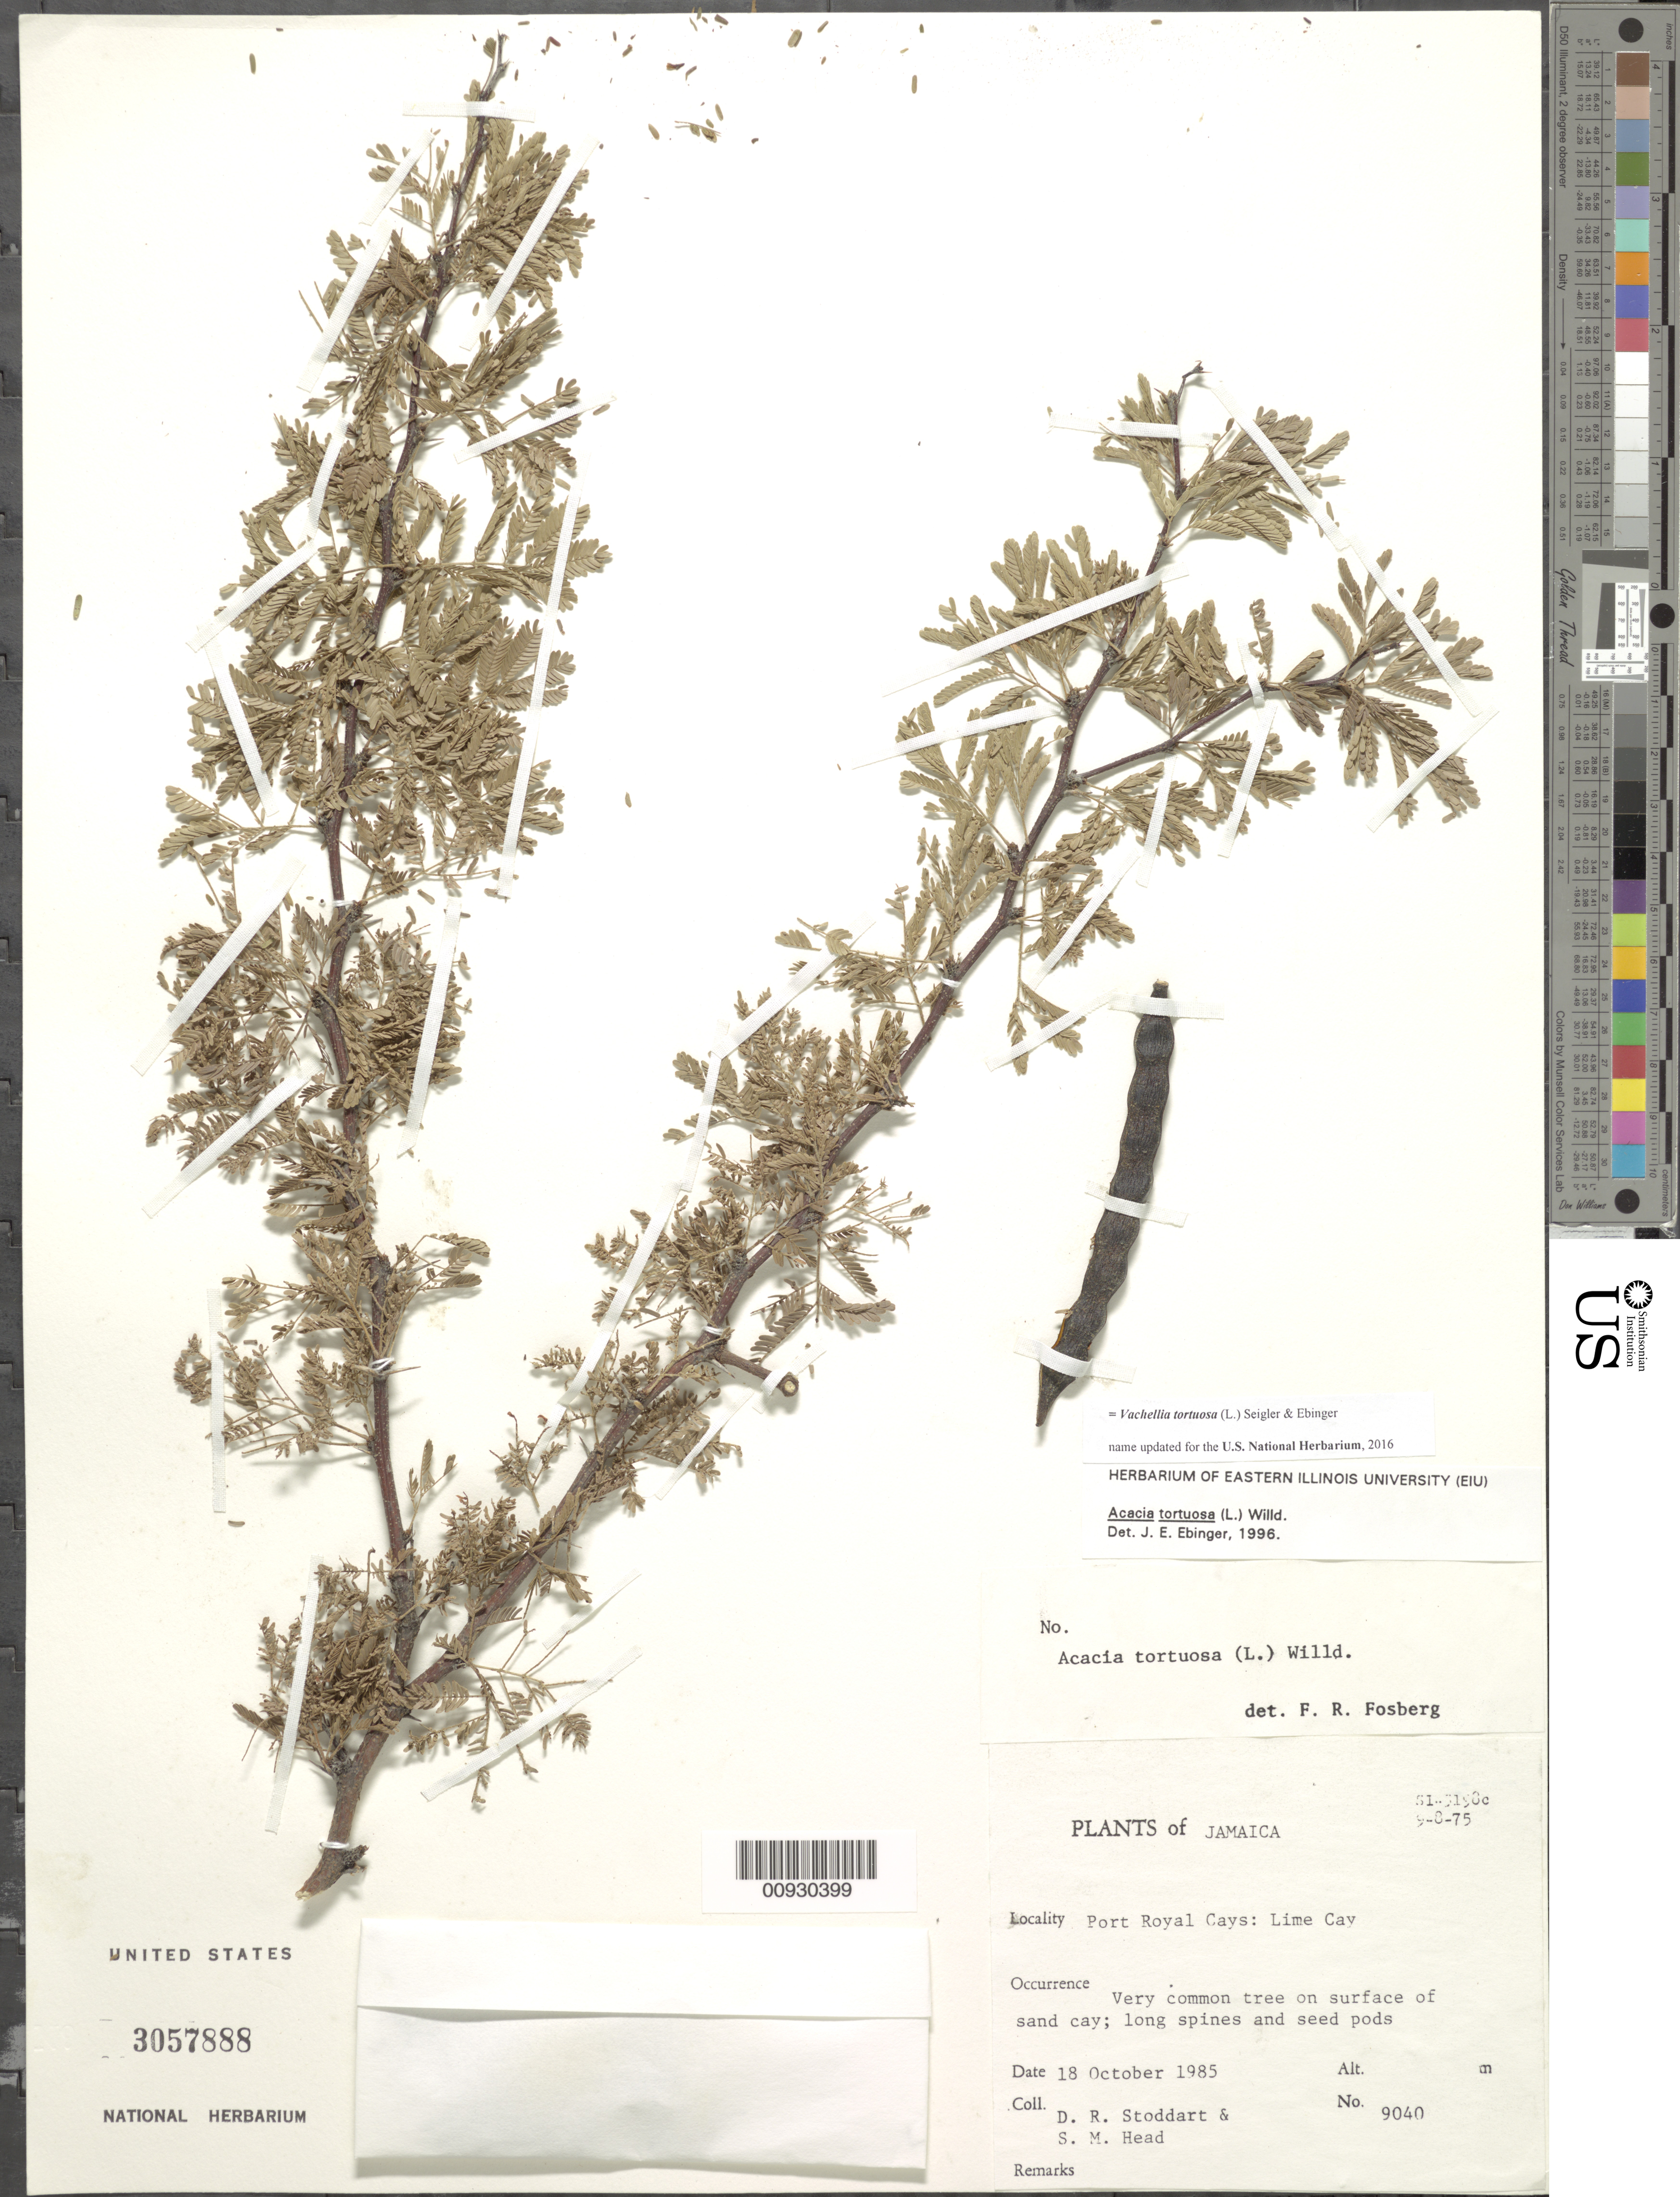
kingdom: Plantae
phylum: Tracheophyta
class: Magnoliopsida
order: Fabales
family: Fabaceae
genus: Vachellia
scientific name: Vachellia tortuosa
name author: (L.) Seigler & Ebinger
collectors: D. R. Stoddart & S. Head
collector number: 9040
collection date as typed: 18 Oct 1985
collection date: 1985-10-18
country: Jamaica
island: Jamaica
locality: Port Royal Cay: Lime Cay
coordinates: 0 N, 0 E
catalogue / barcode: US 3057888